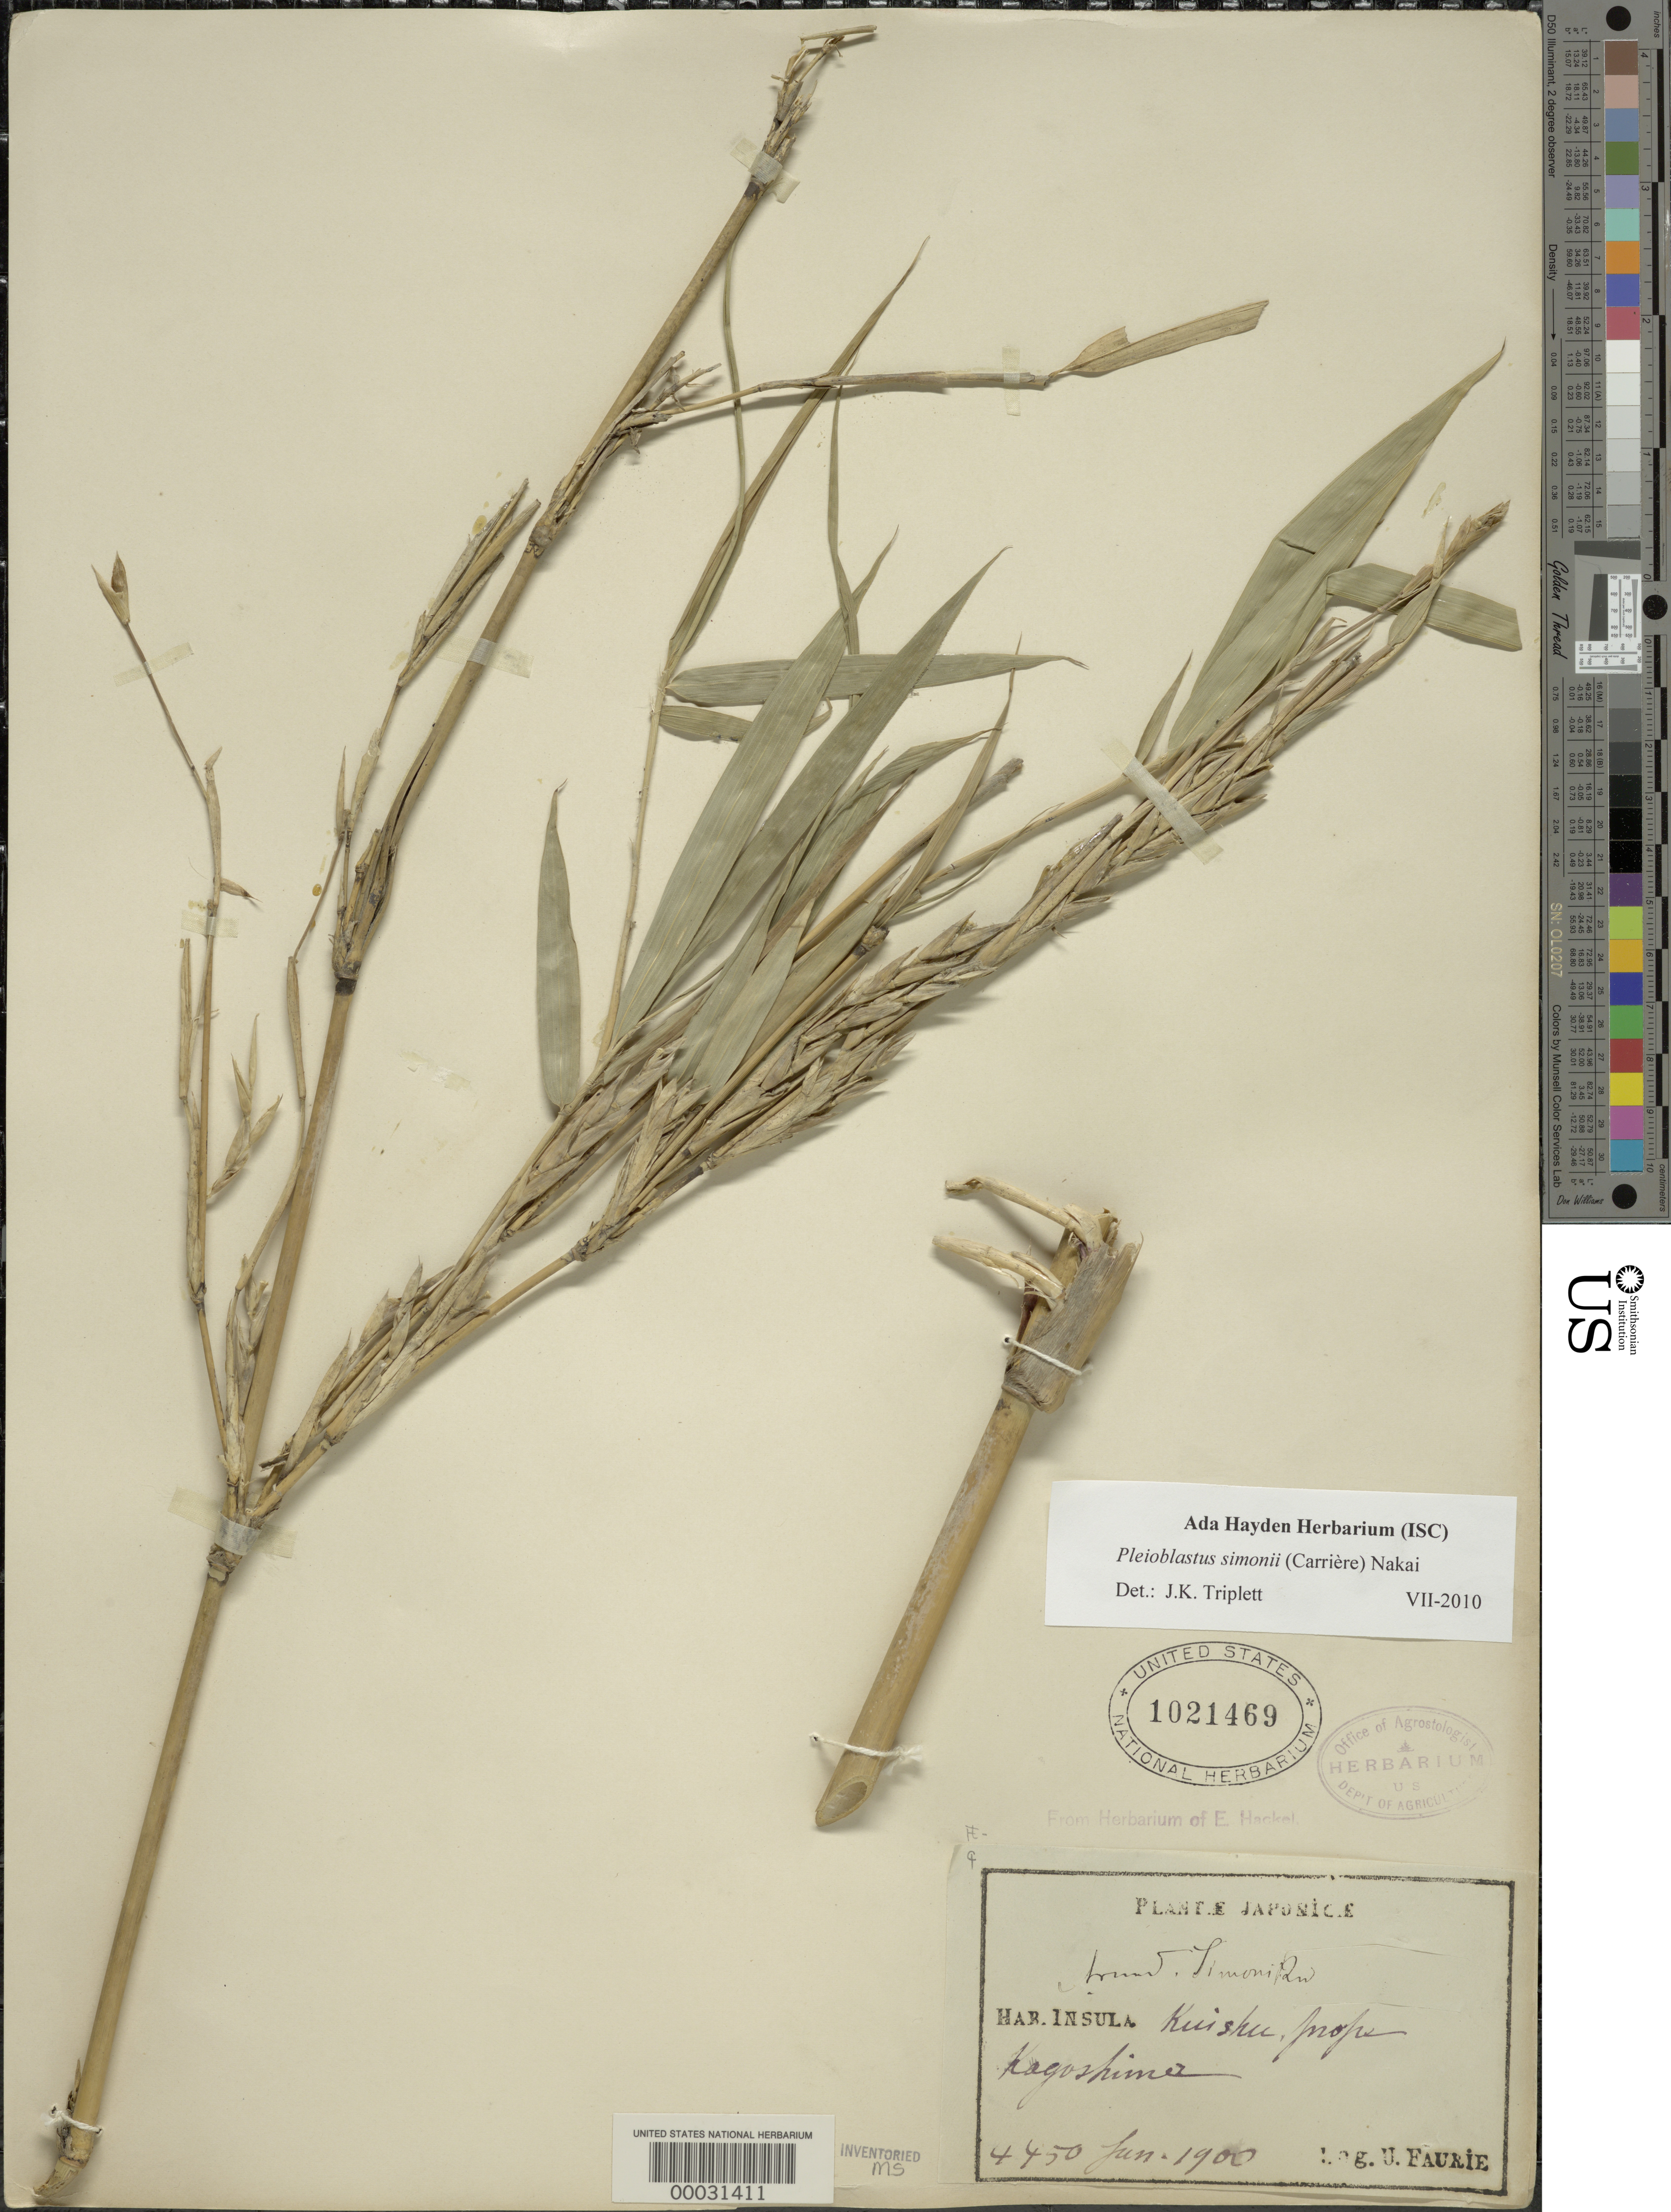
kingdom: Plantae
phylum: Tracheophyta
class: Liliopsida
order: Poales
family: Poaceae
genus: Pleioblastus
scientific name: Pleioblastus simonii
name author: (Carrière) Nakai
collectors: U. Faurie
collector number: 4450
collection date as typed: Jun 1900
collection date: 1900-06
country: Japan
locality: Kagoshimo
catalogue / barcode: US 1021469